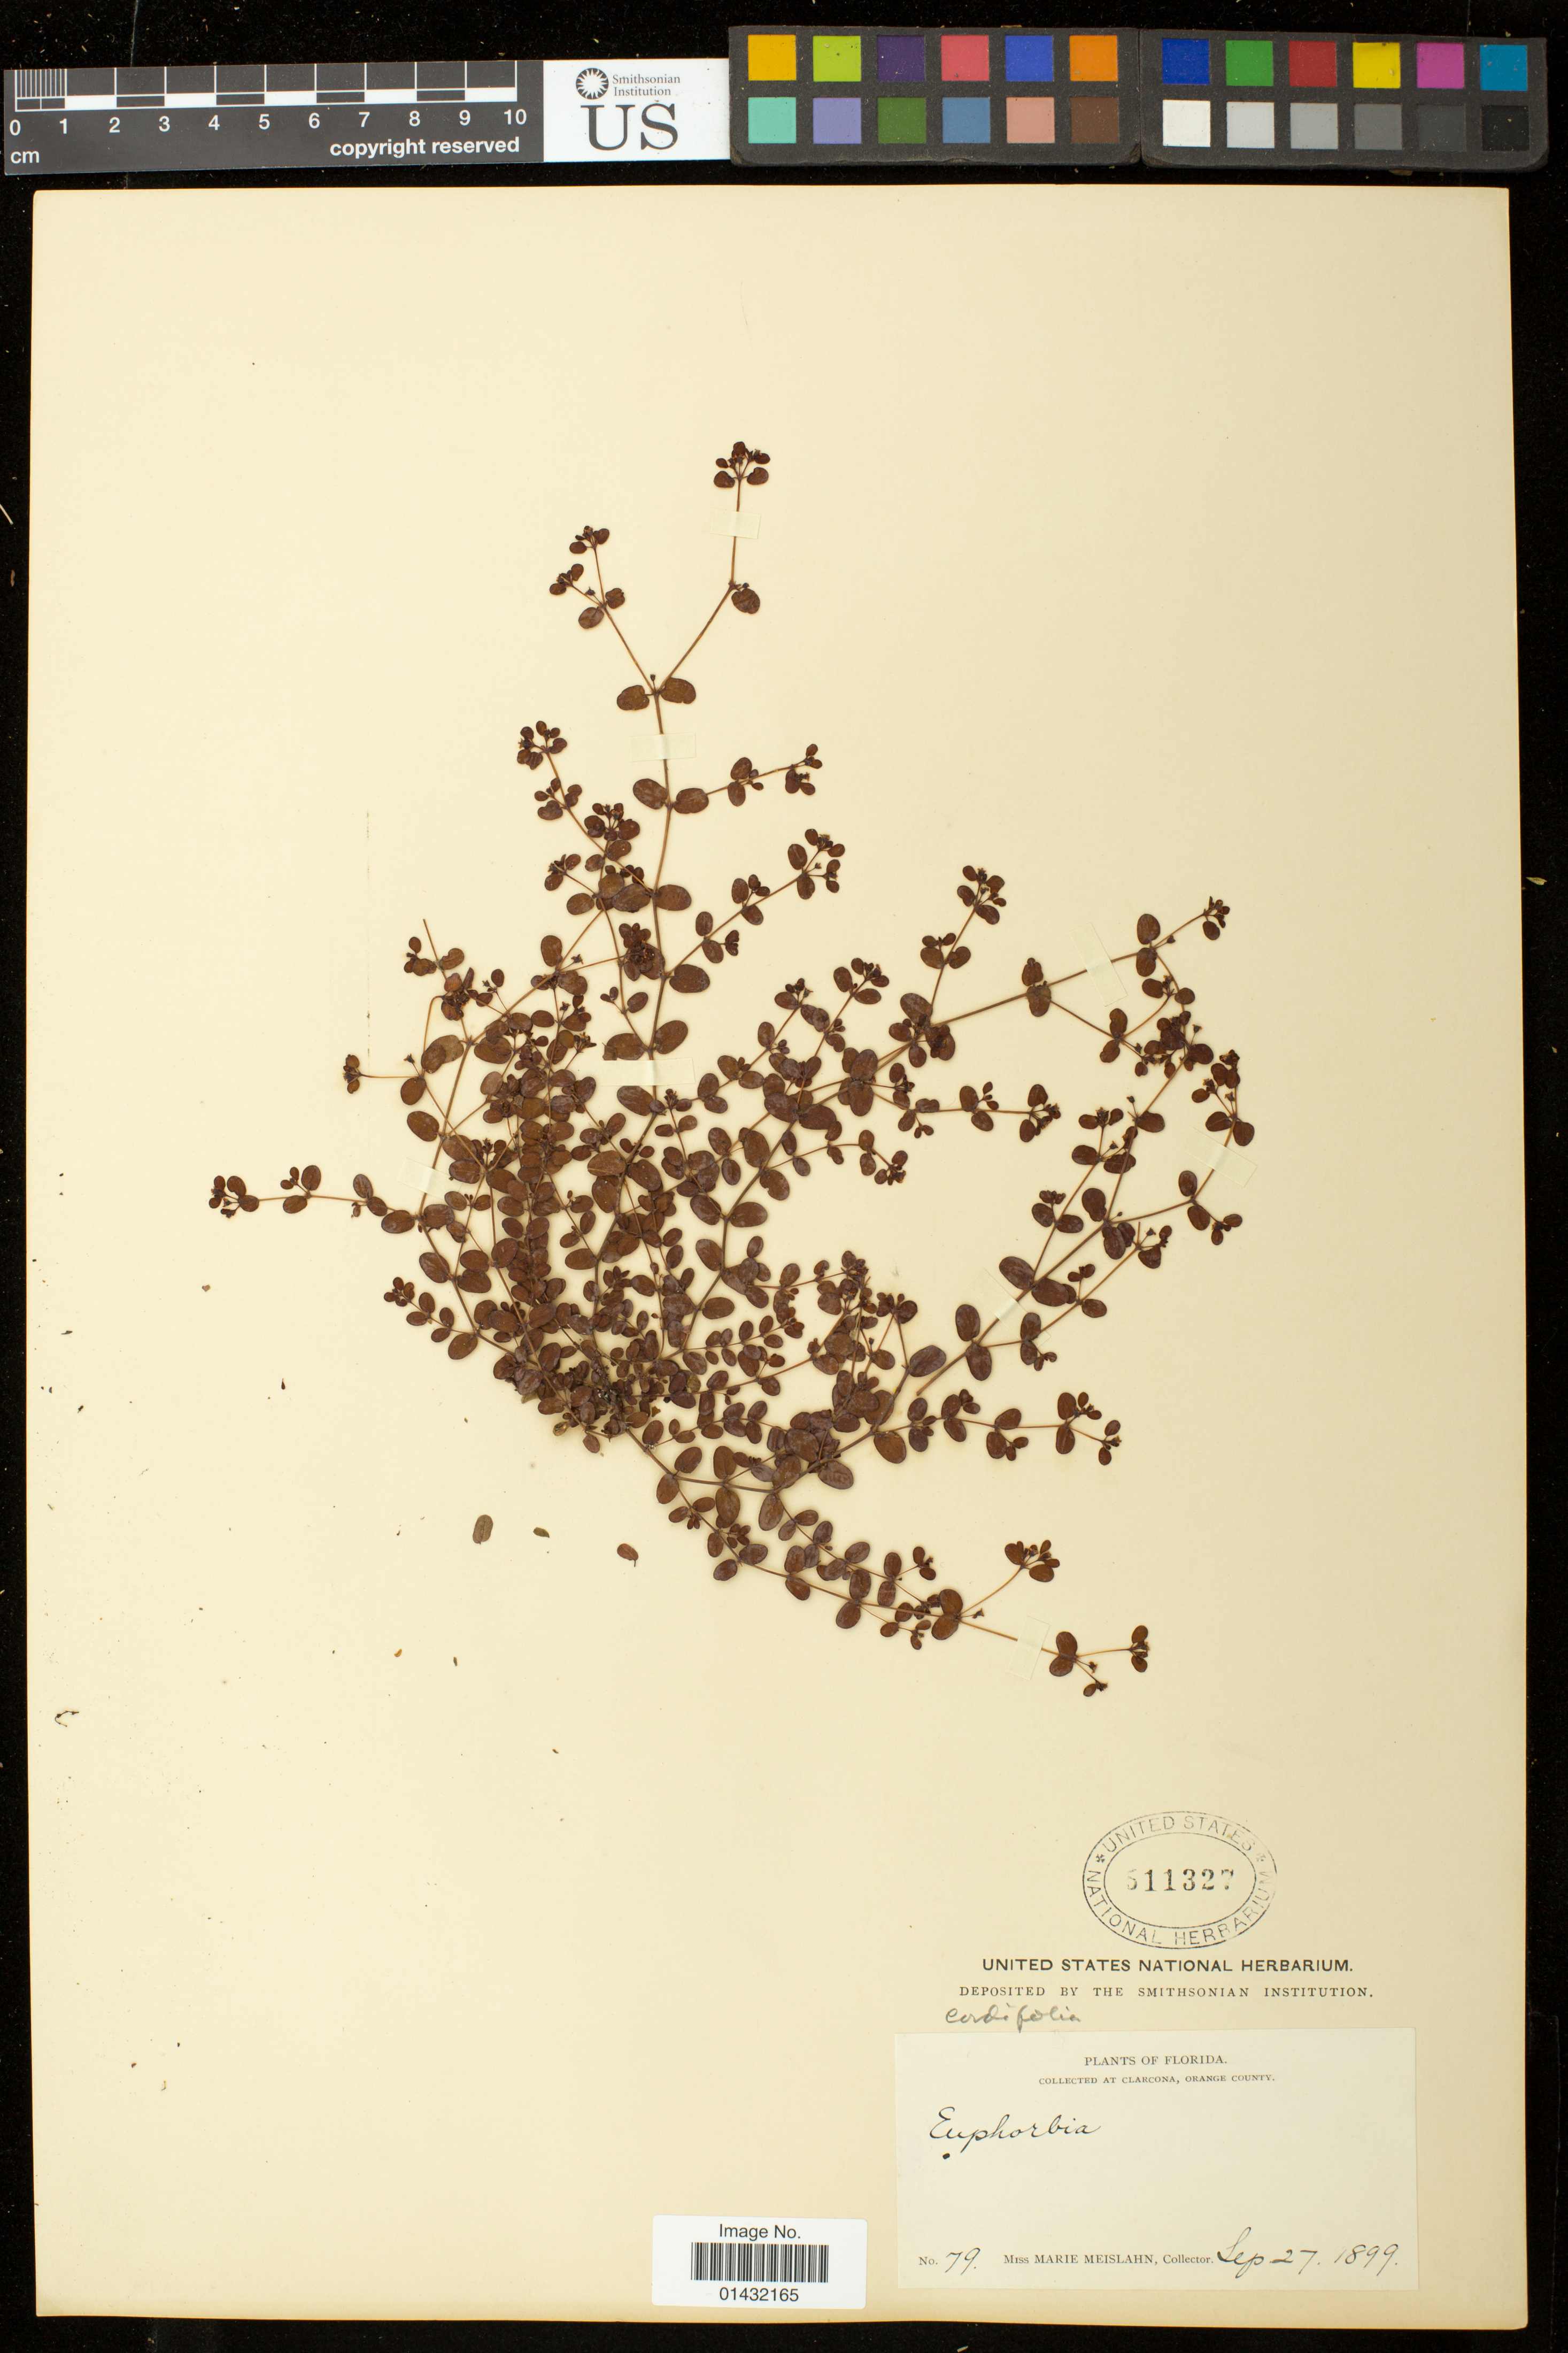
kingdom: Plantae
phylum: Tracheophyta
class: Magnoliopsida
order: Malpighiales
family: Euphorbiaceae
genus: Euphorbia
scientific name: Euphorbia cordifolia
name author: C.A. Mey. & Boiss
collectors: M. Meislahn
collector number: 79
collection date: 1899-09-27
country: United States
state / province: Florida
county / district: Orange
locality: Clarcona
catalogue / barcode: US 511327